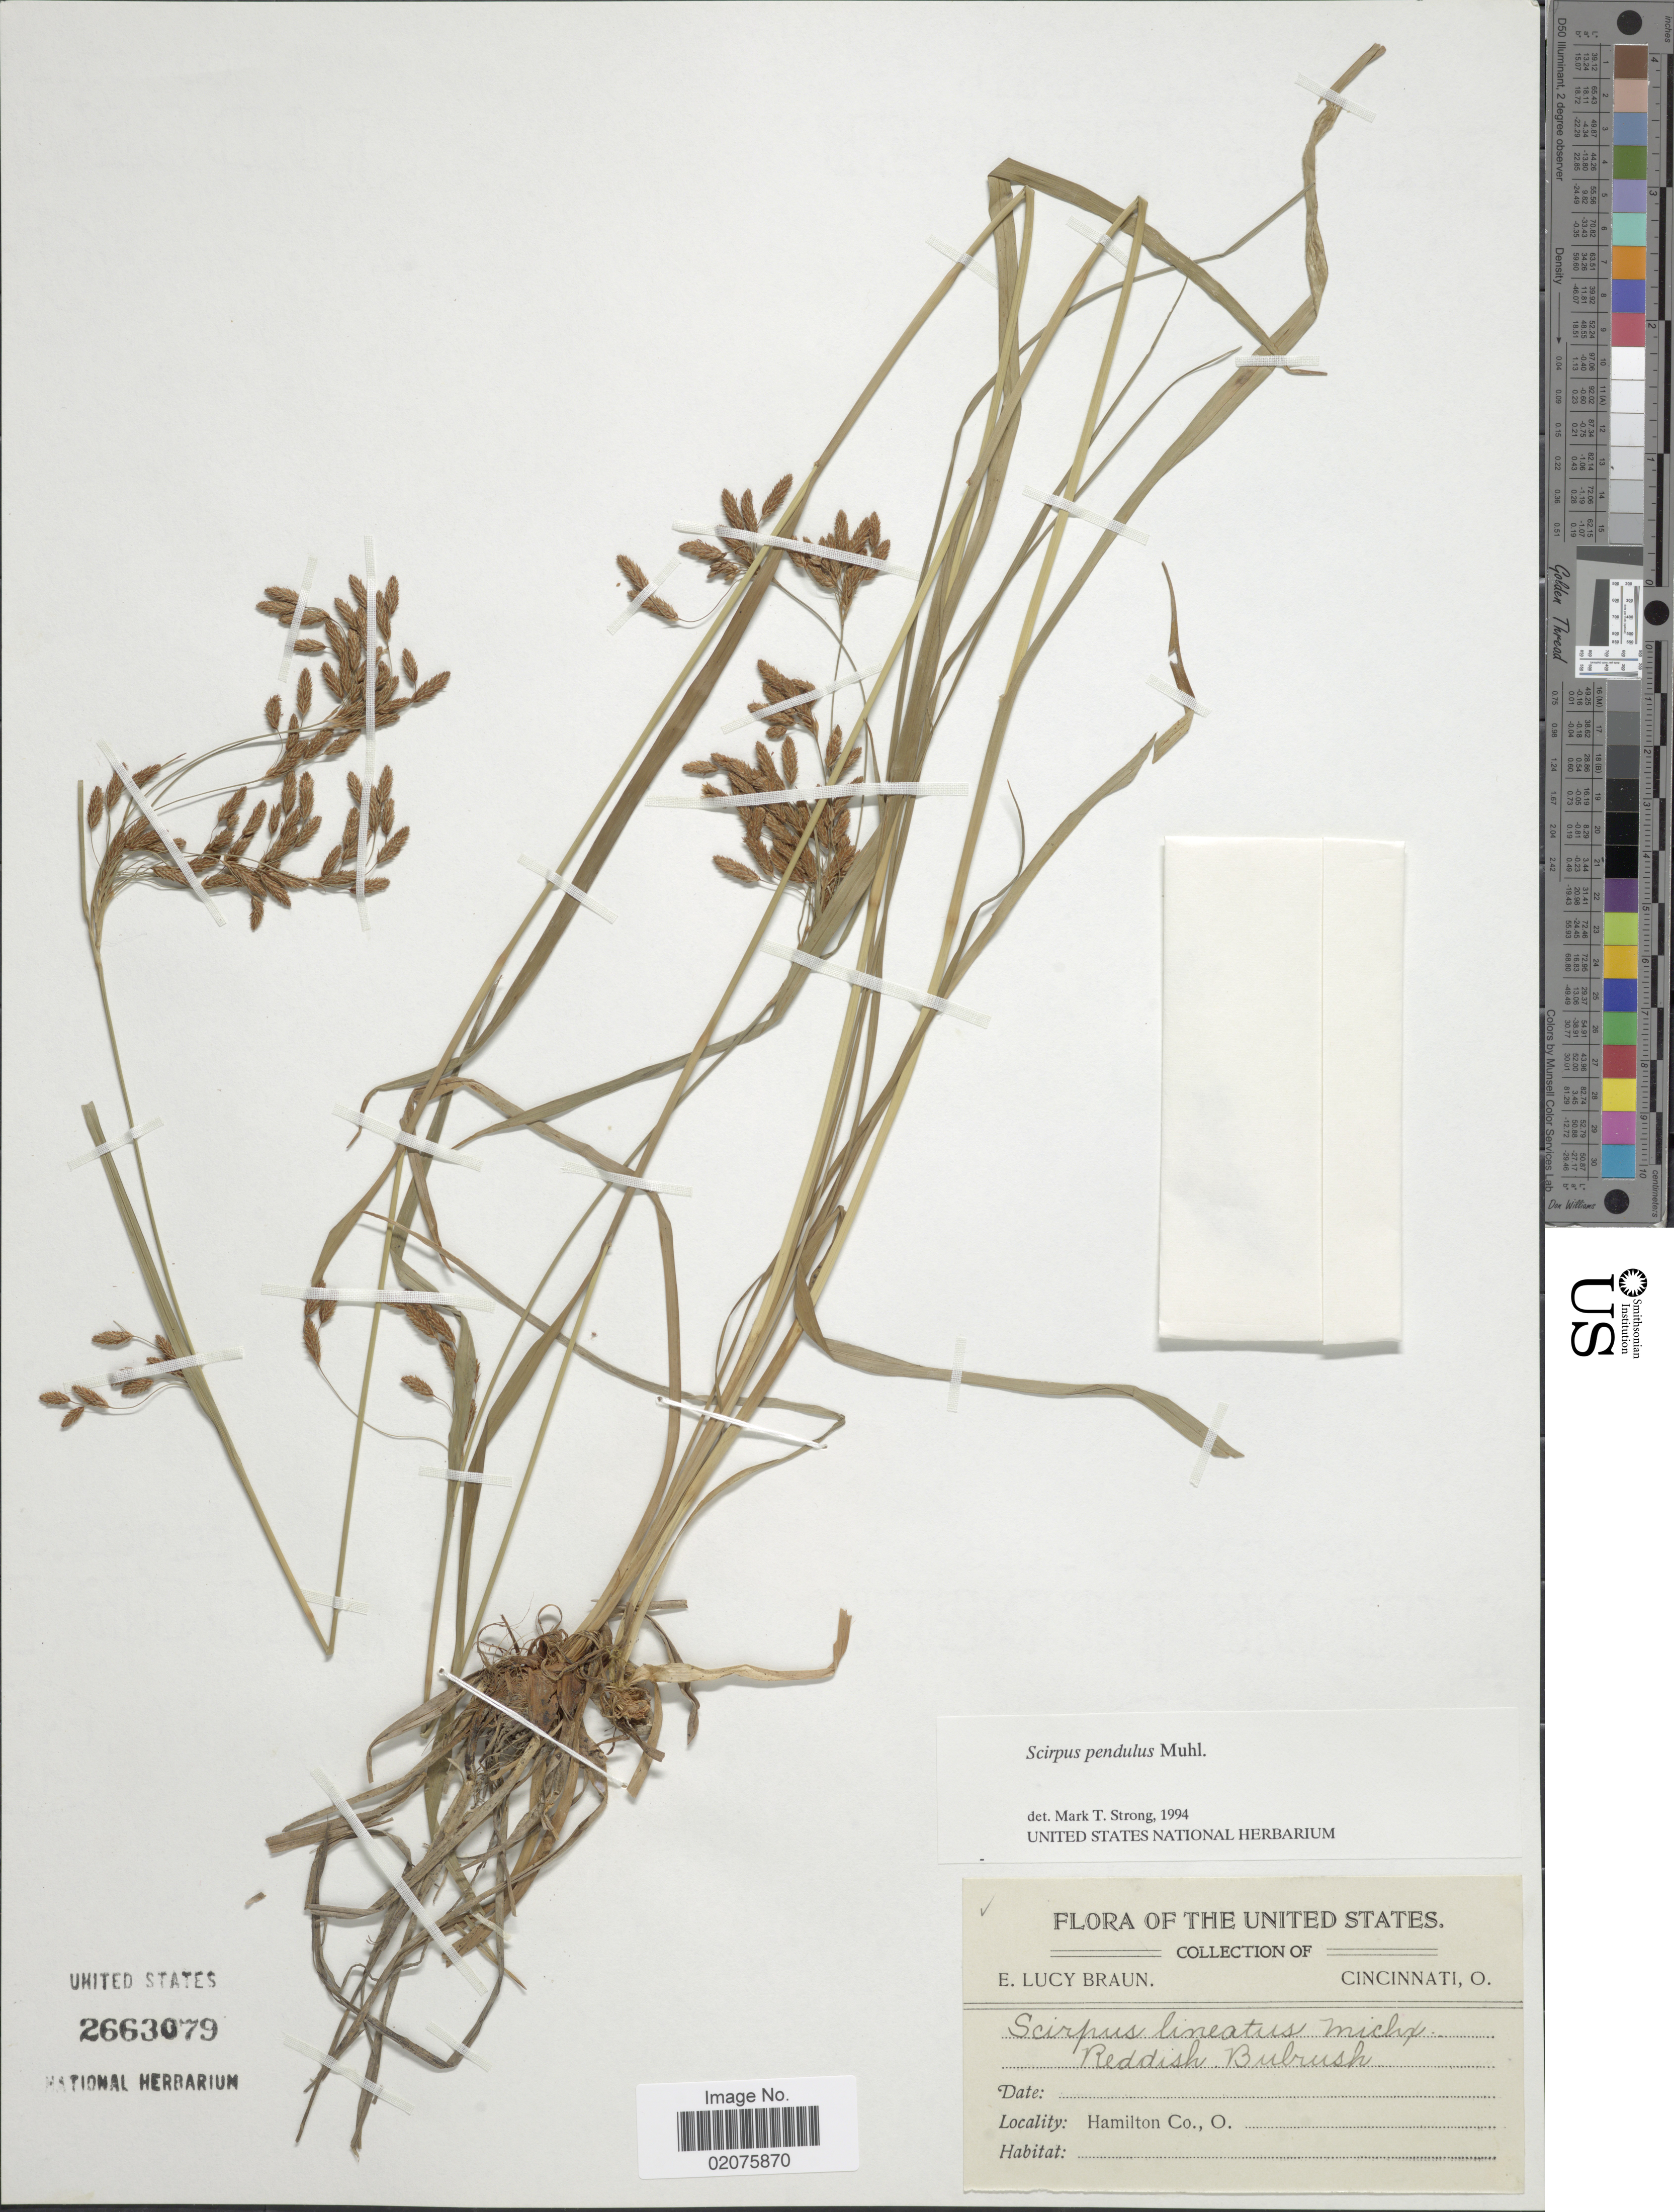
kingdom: Plantae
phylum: Tracheophyta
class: Liliopsida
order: Poales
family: Cyperaceae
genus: Scirpus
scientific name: Scirpus pendulus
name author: Muhl.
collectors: E. L. Braun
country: United States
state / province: Ohio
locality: Hamilton Co., O.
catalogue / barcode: US 2663079